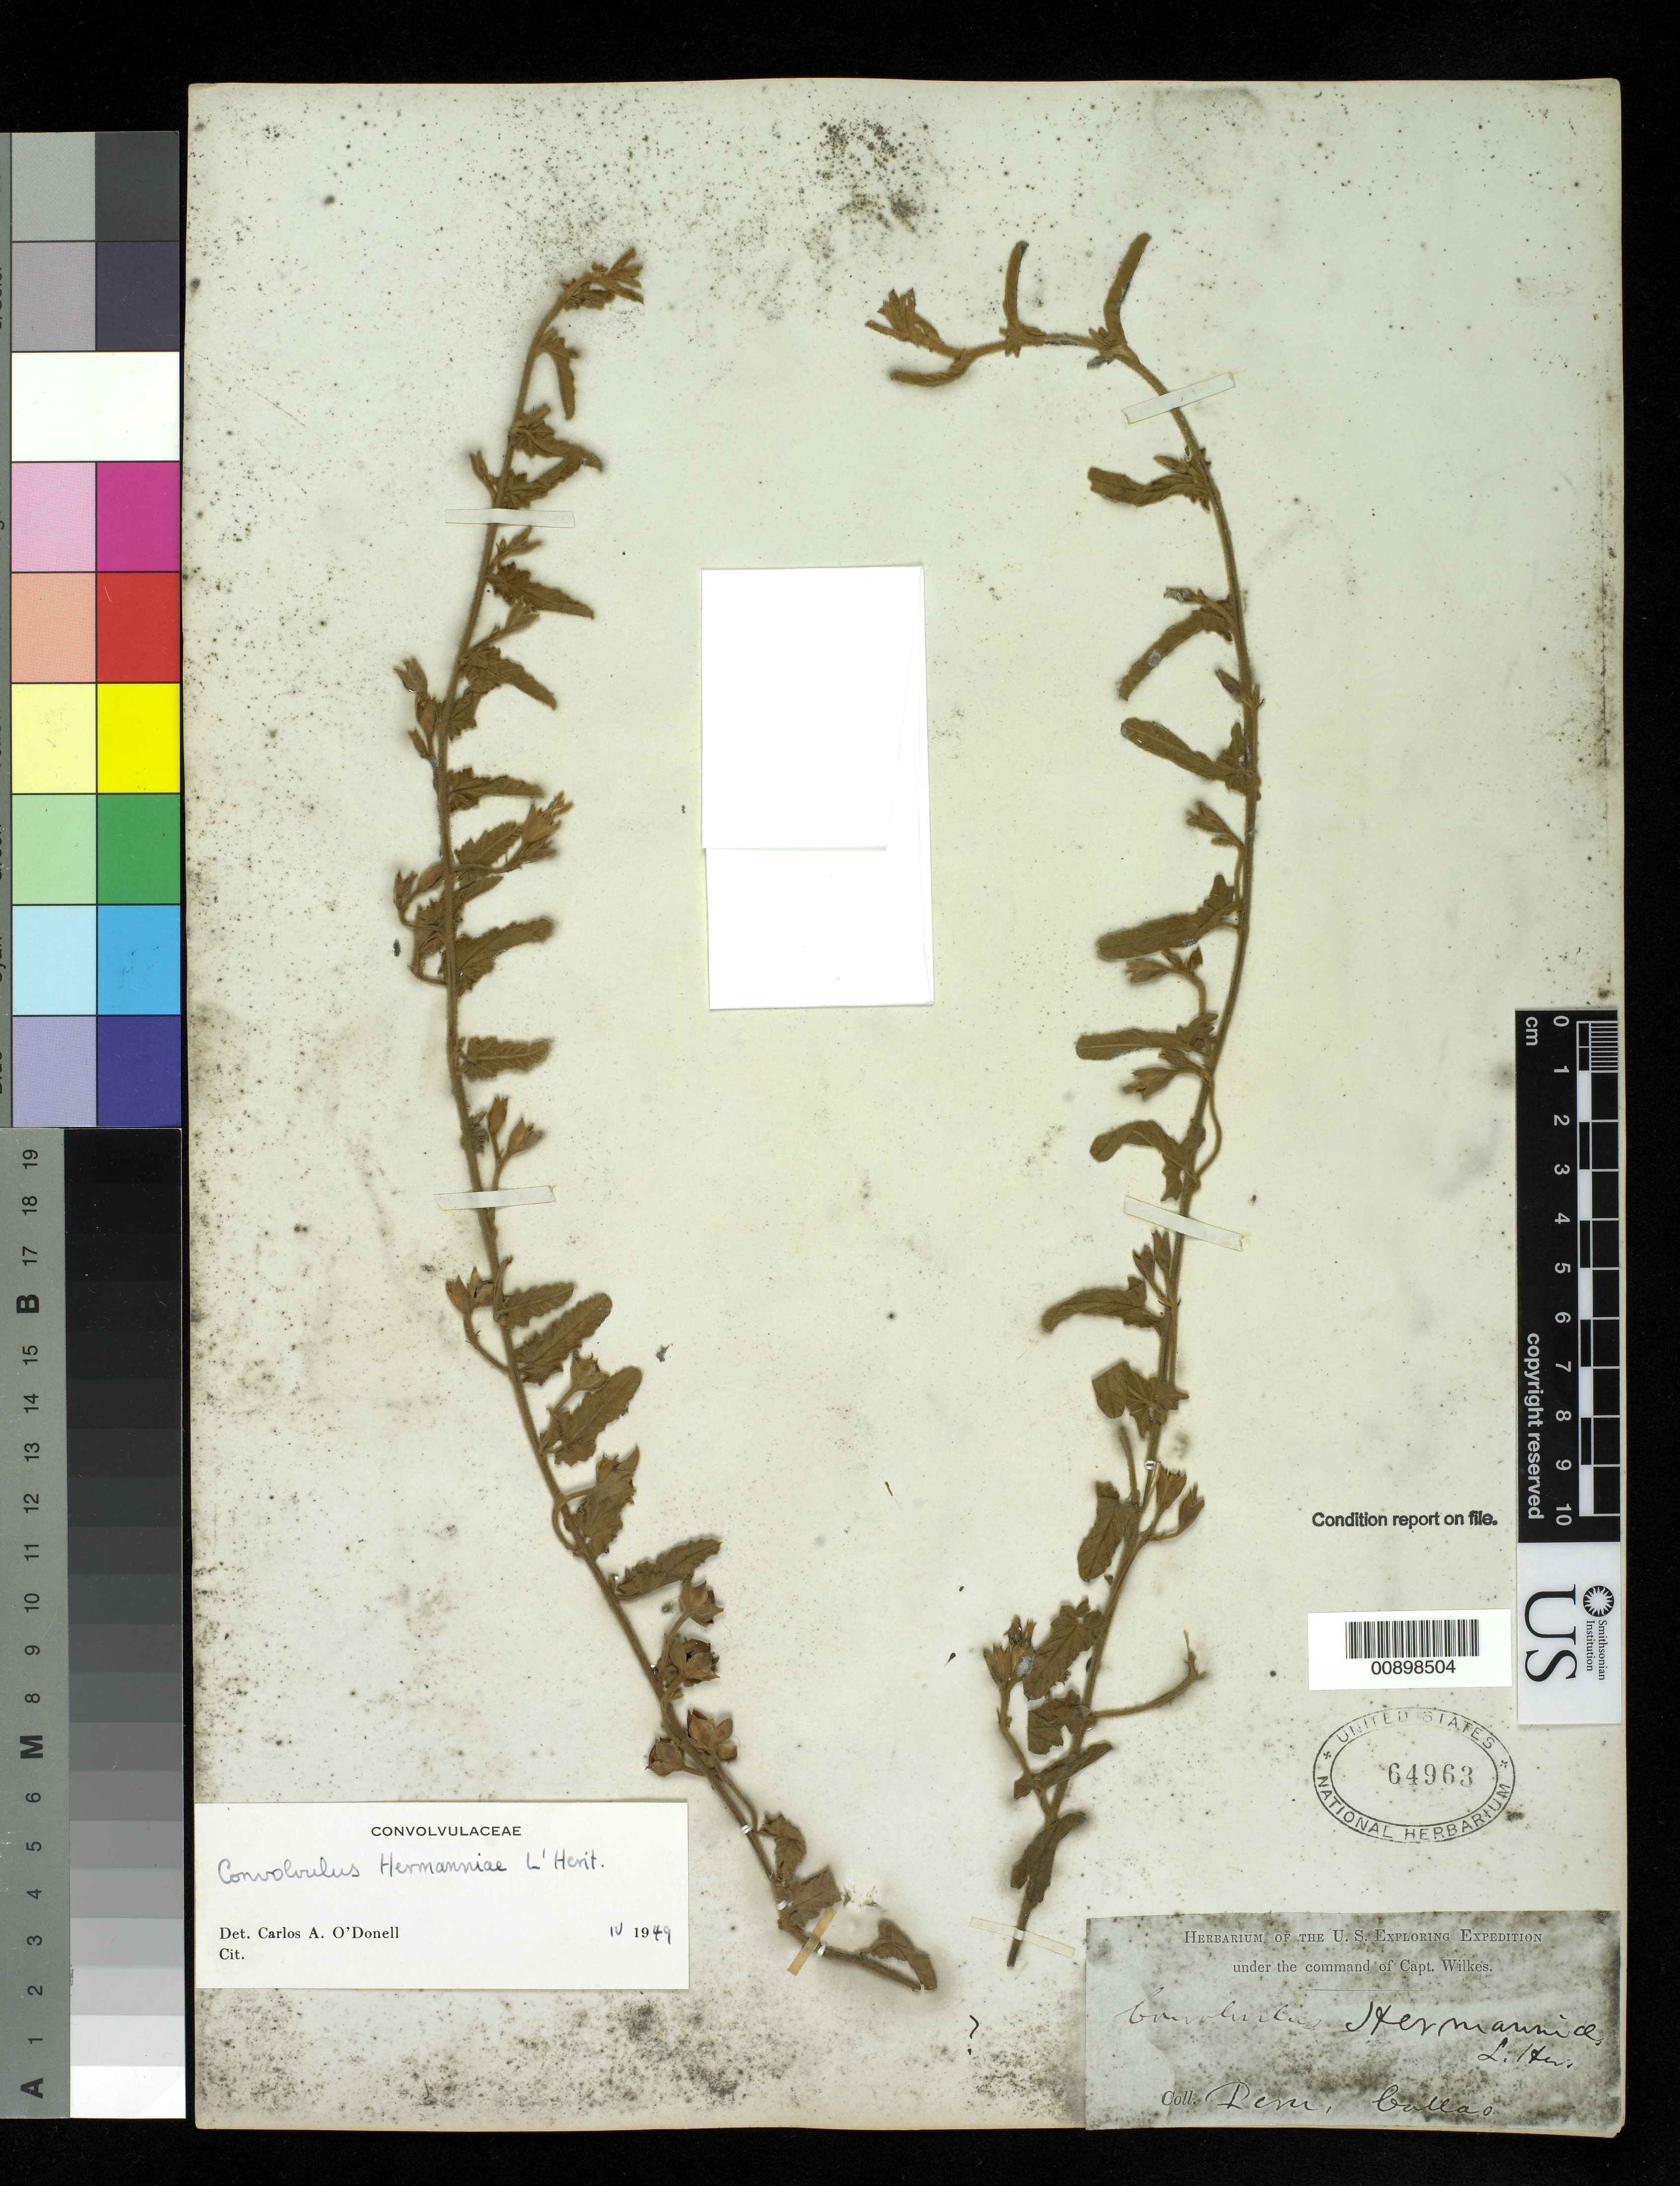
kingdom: Plantae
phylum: Tracheophyta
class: Magnoliopsida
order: Solanales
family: Convolvulaceae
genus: Convolvulus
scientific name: Convolvulus hermanniae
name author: L'Hér.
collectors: Wilkes Explor. Exped.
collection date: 1838/1842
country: Peru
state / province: Callao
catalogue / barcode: US 64963